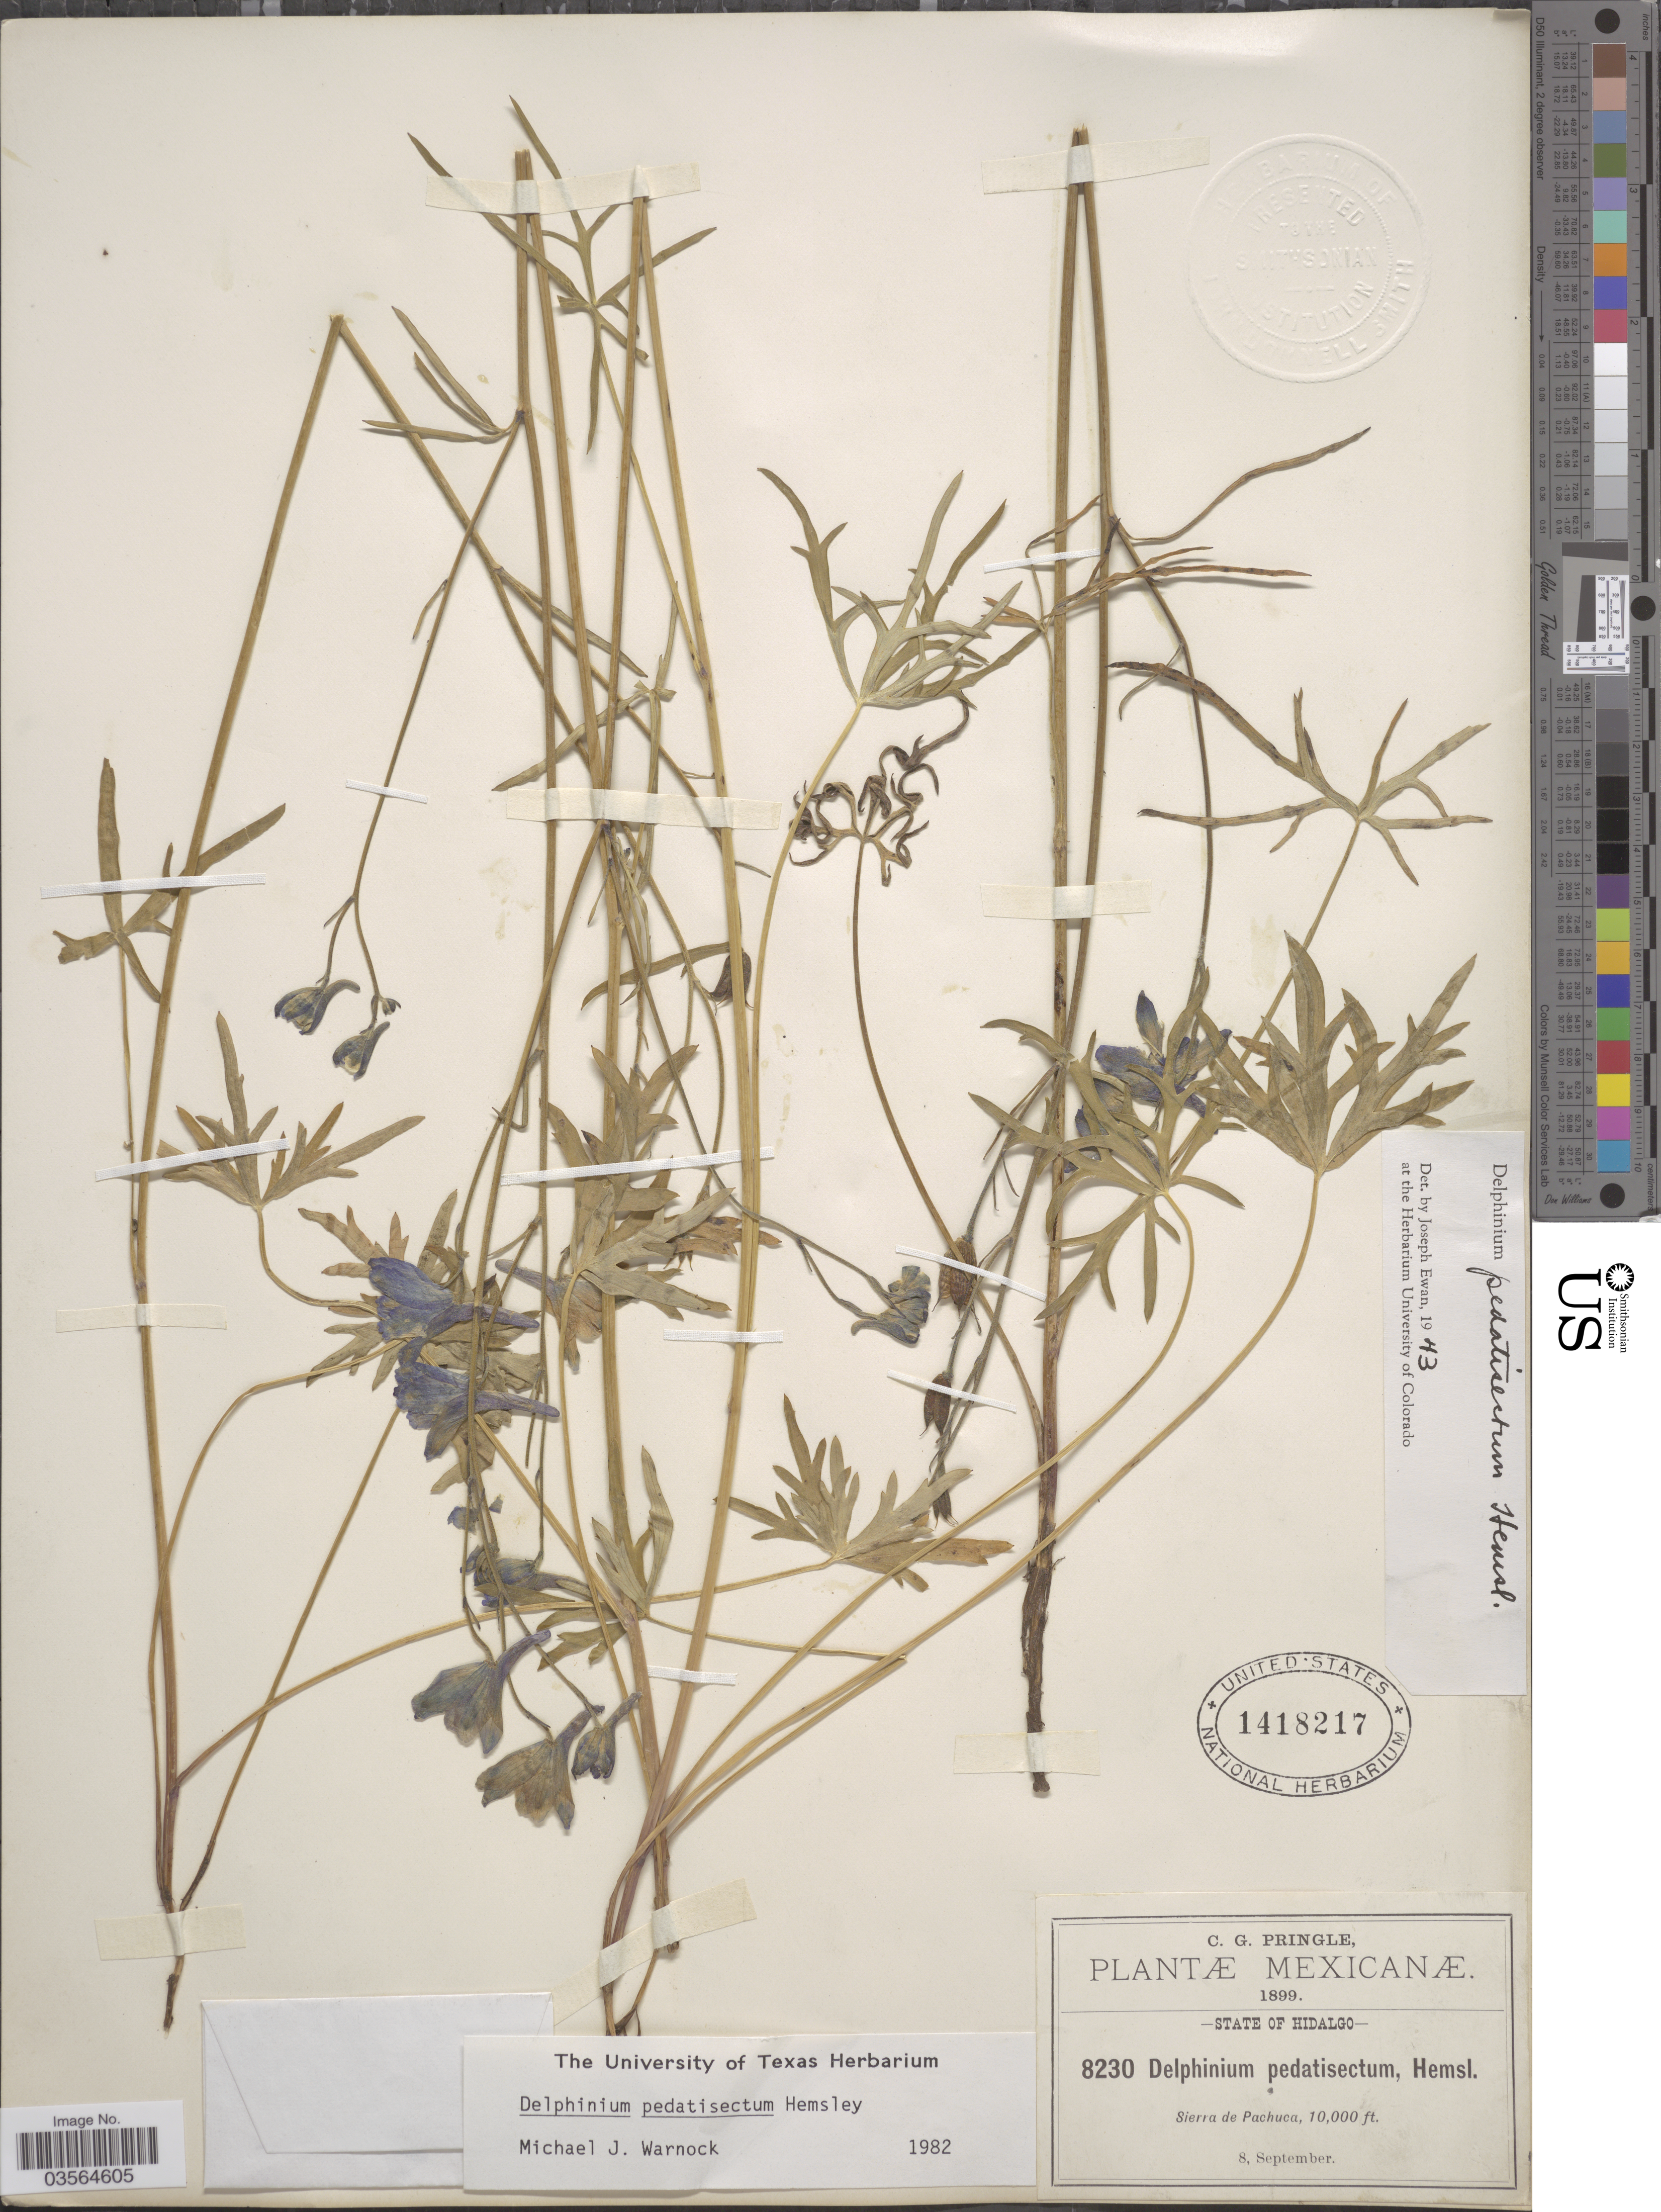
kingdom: Plantae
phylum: Tracheophyta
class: Magnoliopsida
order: Ranunculales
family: Ranunculaceae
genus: Delphinium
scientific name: Delphinium pedatisectum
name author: Hemsl.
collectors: C. G. Pringle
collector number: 8230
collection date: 1899-09-08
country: Mexico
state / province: Hidalgo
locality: Sierra de Pachuca.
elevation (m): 3048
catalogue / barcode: US 1418217